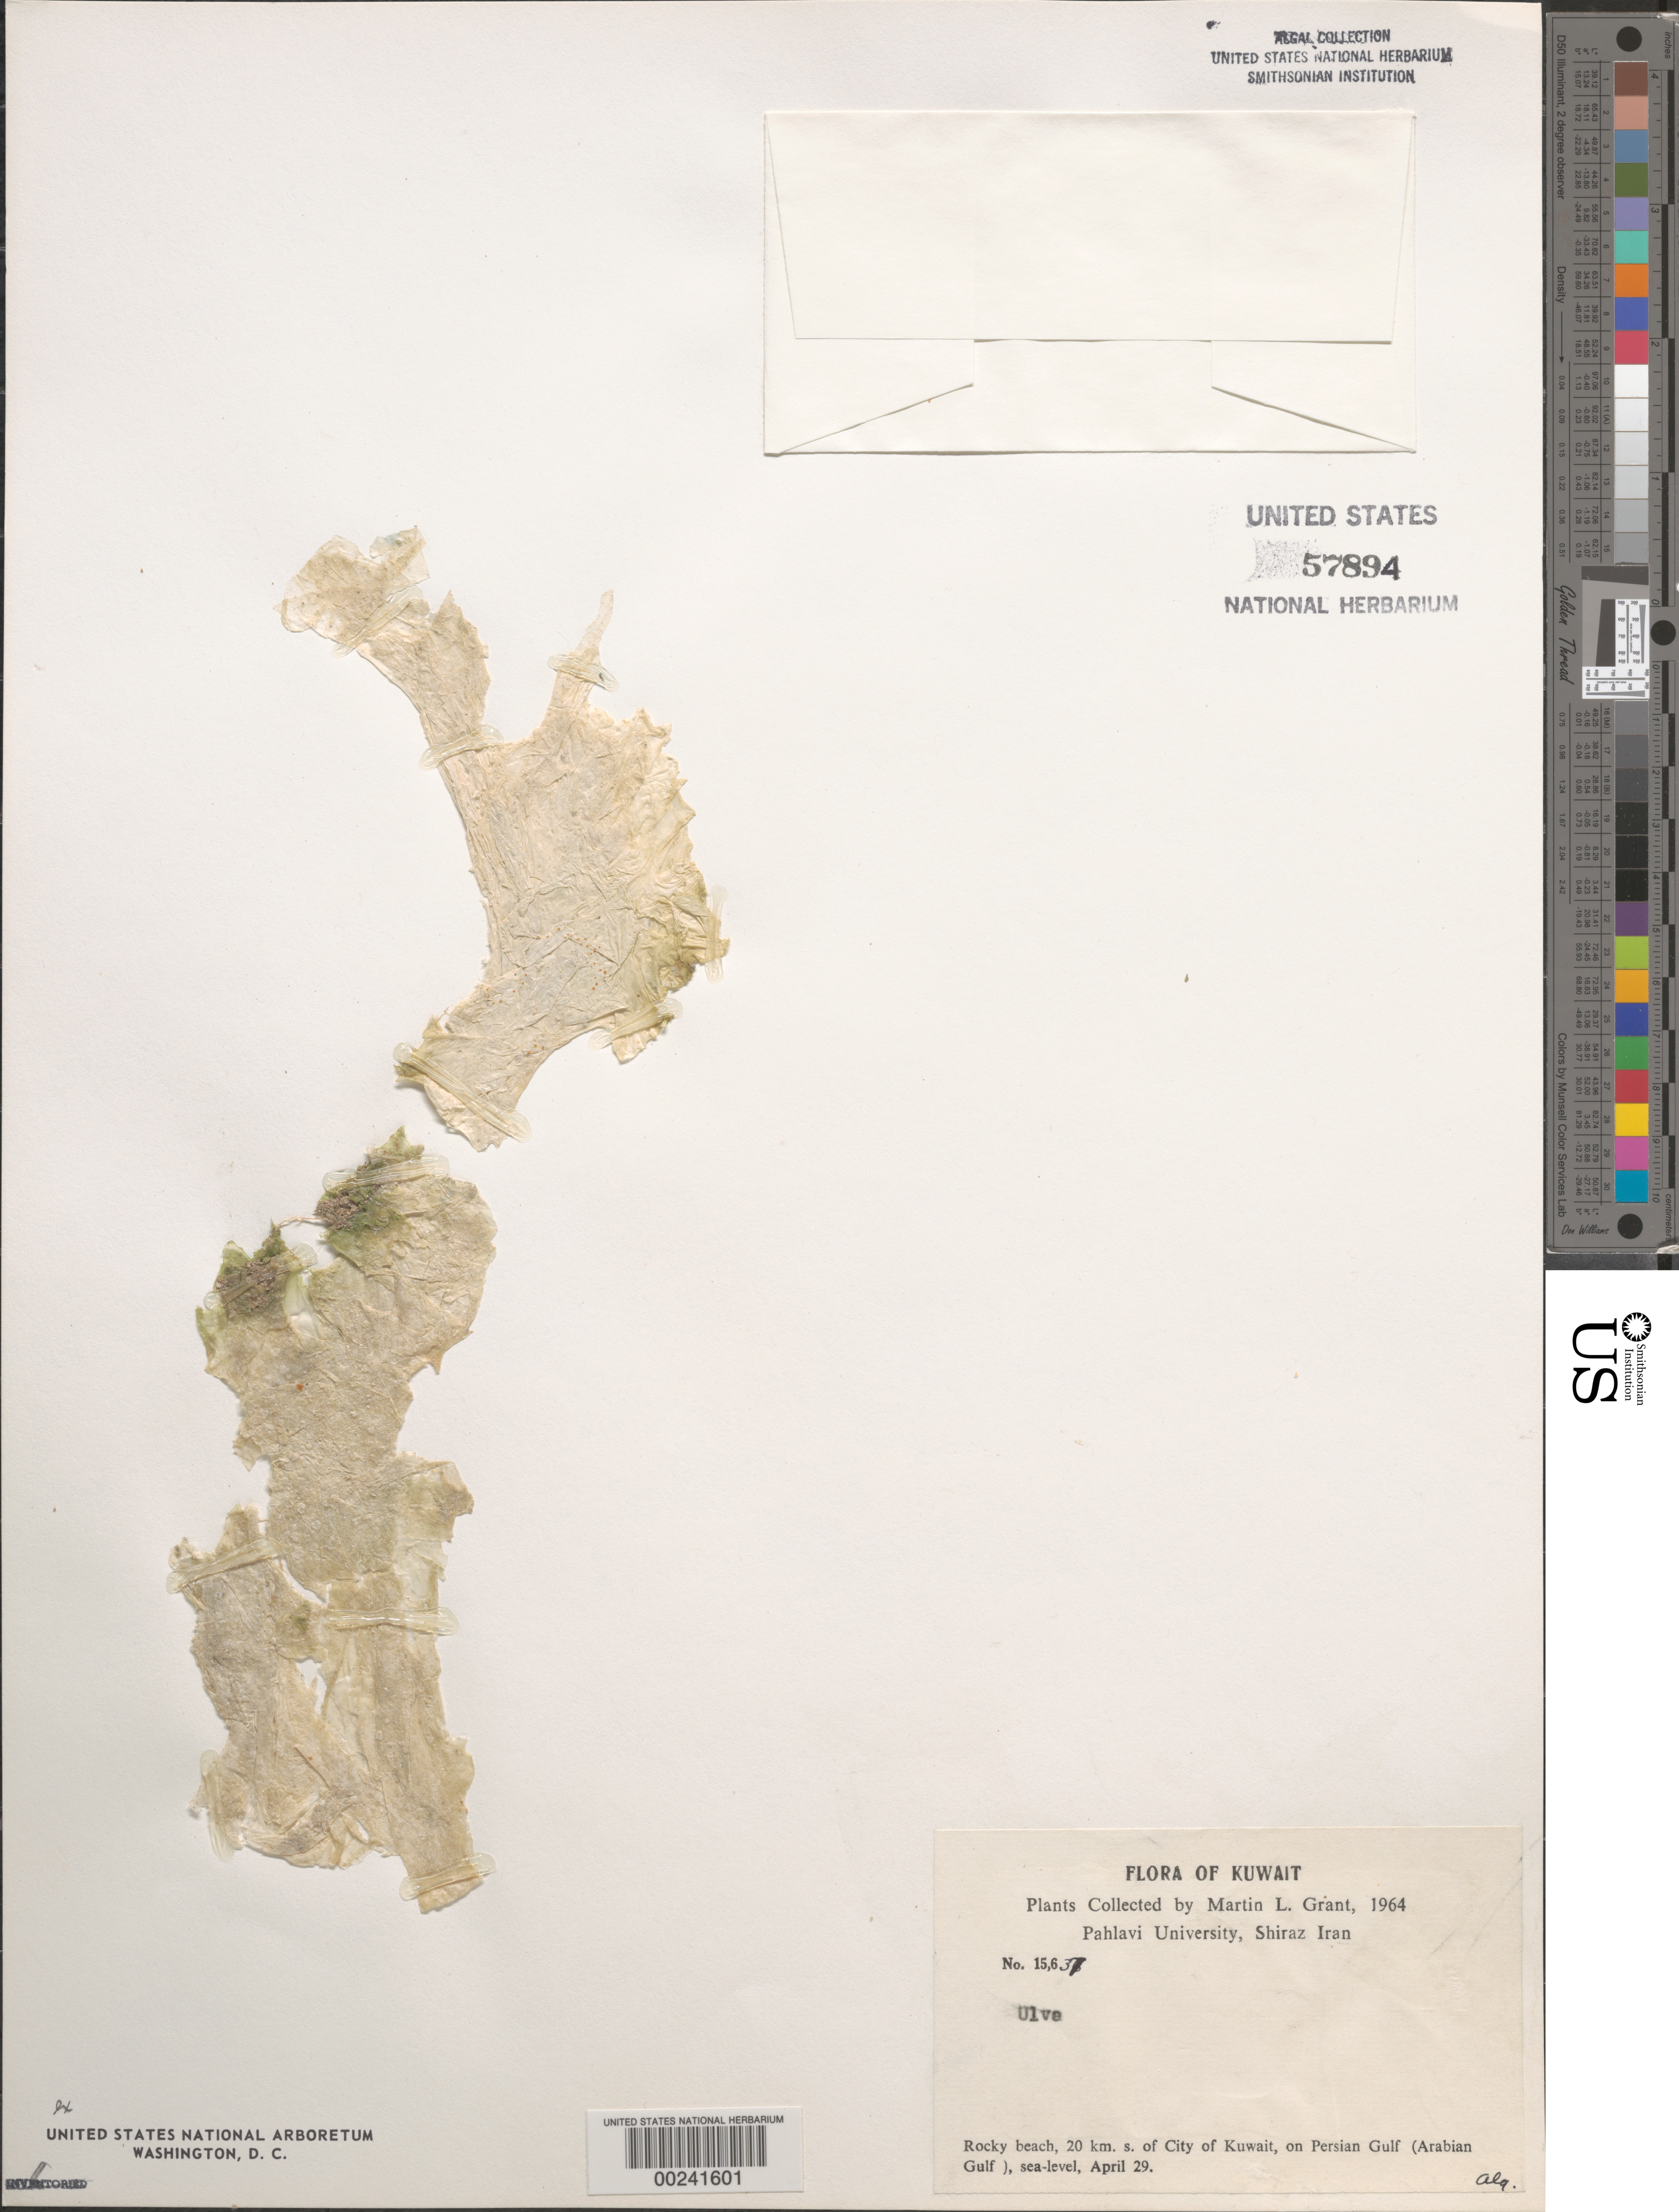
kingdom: Plantae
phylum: Chlorophyta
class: Ulvophyceae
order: Ulvales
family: Ulvaceae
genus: Ulva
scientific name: Ulva sp.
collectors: M. L. Grant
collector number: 15637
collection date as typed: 29 Apr 1964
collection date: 1964-04-29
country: Kuwait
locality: Persian Gulf, 20 km S of Al-Kuwait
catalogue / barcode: US 57894